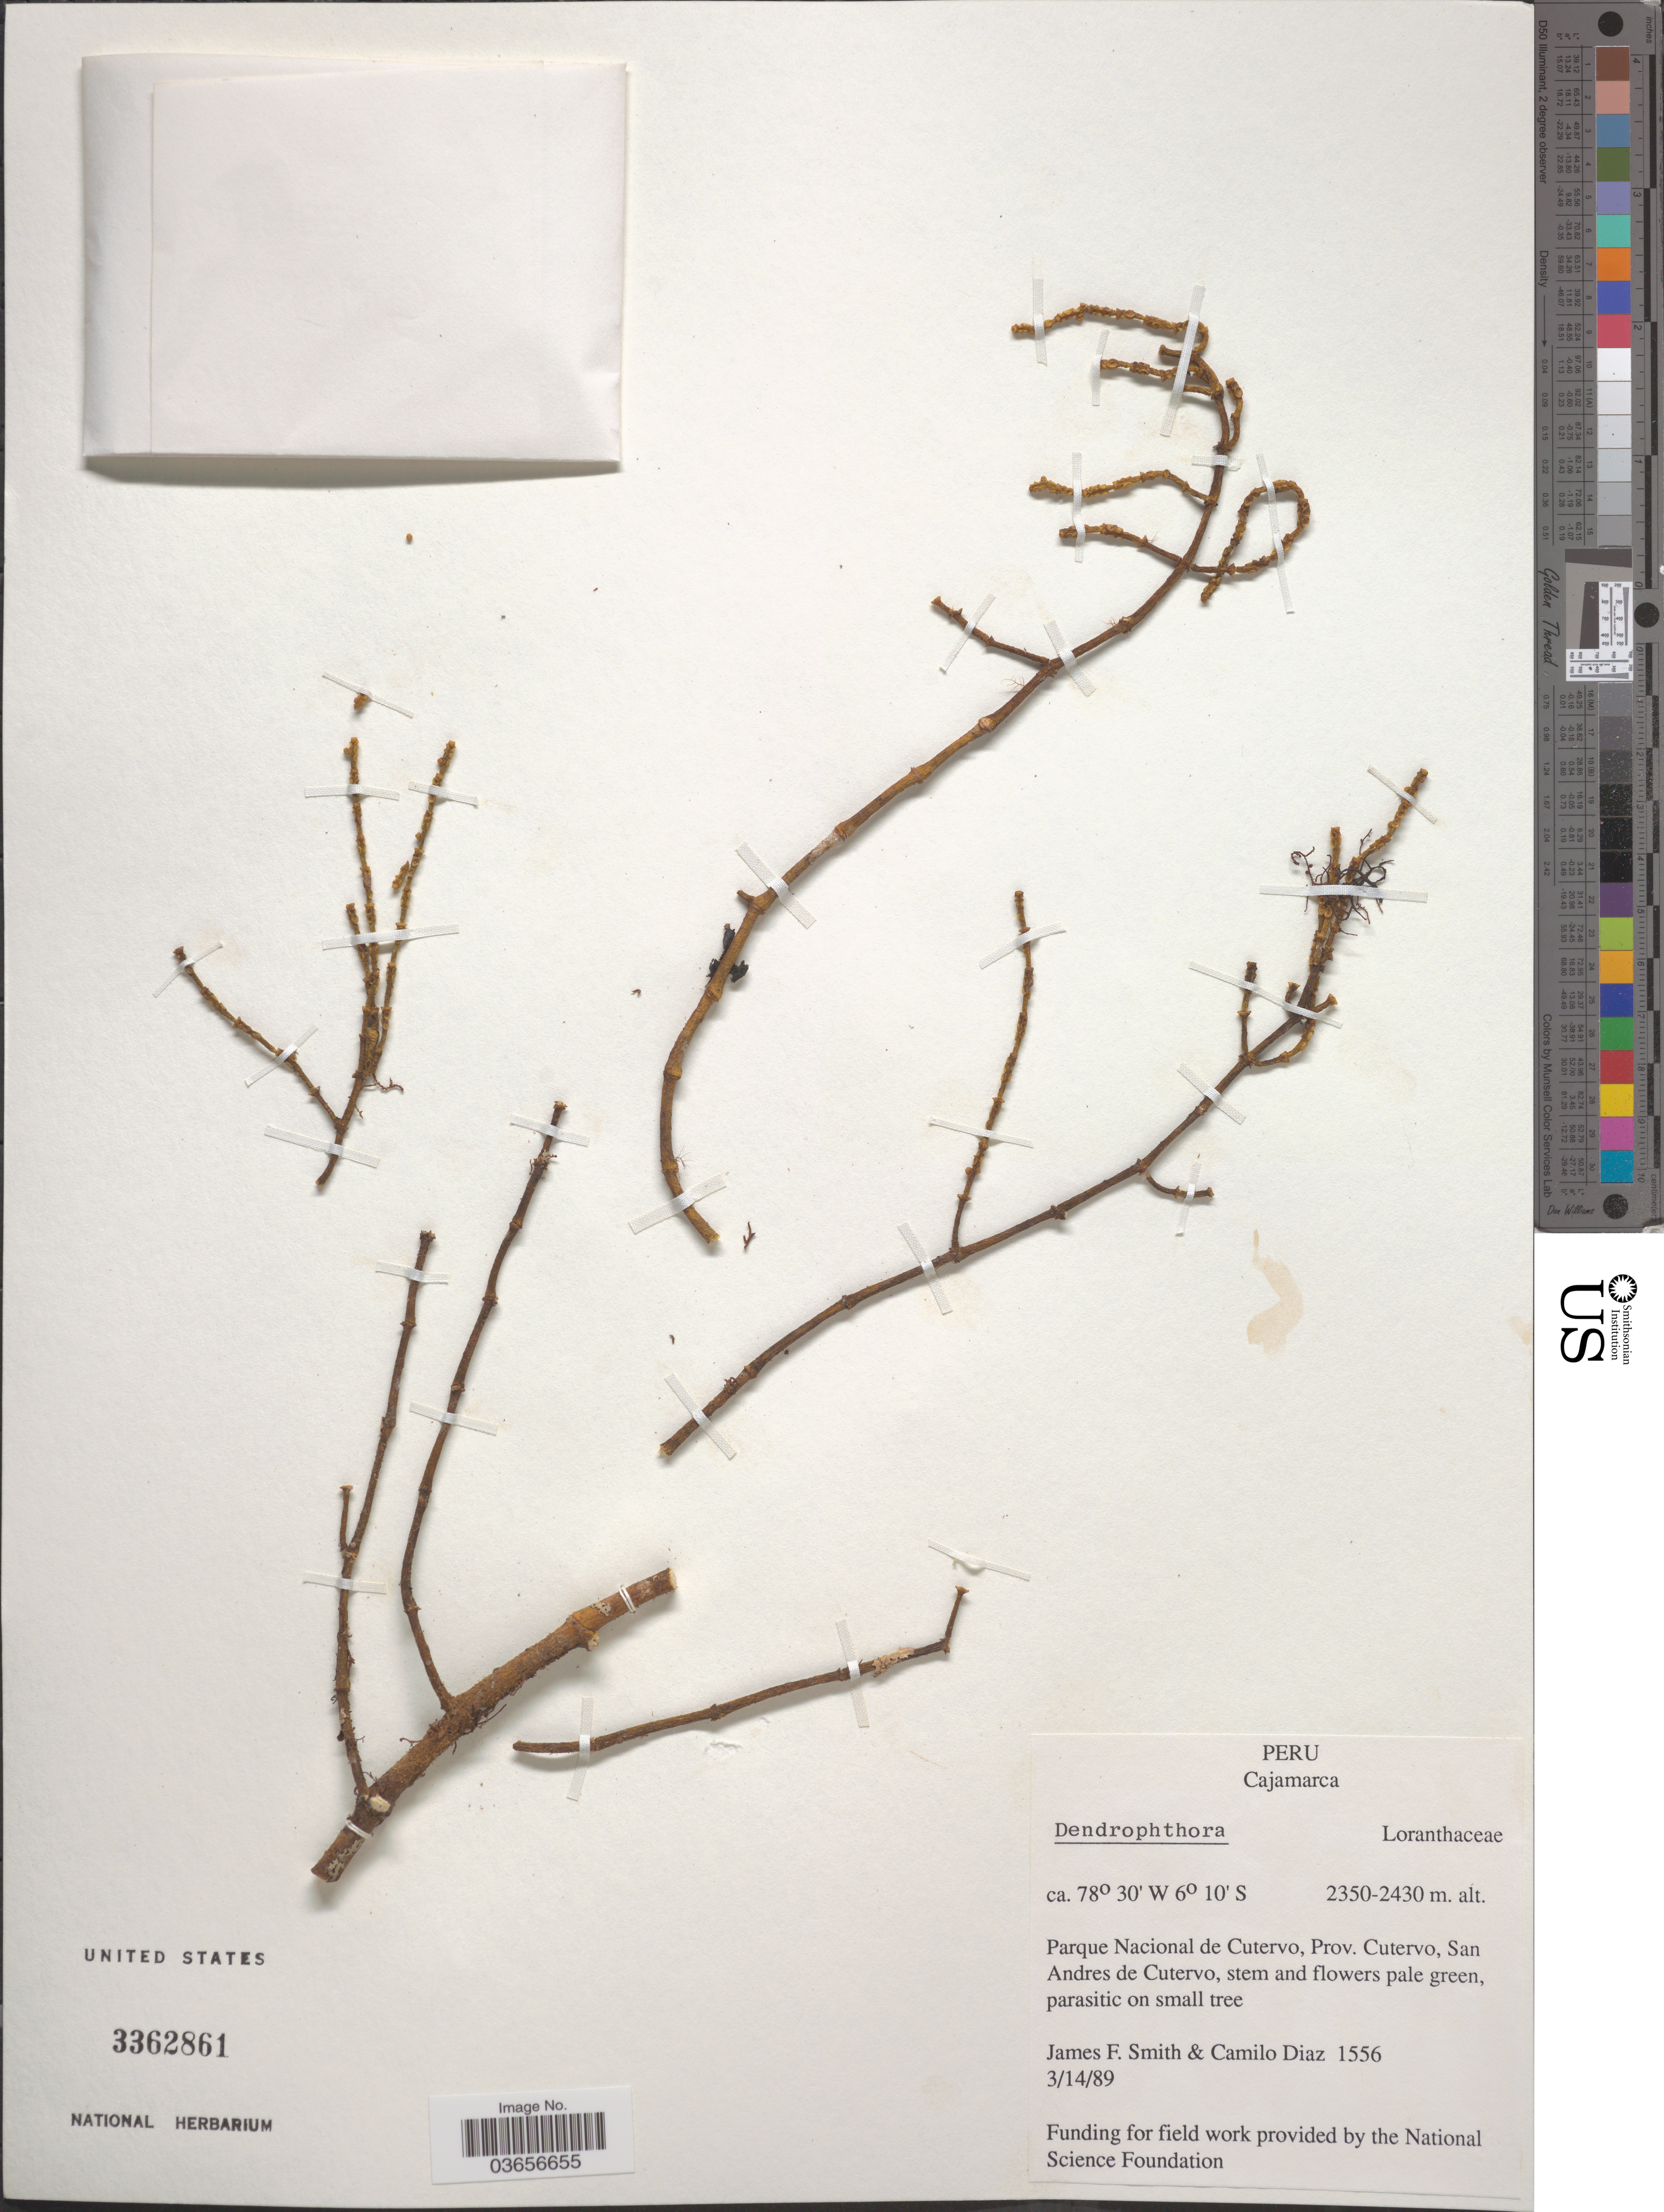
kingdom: Plantae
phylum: Tracheophyta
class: Magnoliopsida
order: Santalales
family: Viscaceae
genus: Dendrophthora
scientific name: Dendrophthora sp.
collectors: J. F. Smith & C. Díaz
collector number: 1556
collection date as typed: Transcribed d/m/y: 14/3/89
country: Peru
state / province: Cajamarca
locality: Parque Nacional de Cutervo, Prov. Cutervo, San Andres de Cutervo.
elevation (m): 2350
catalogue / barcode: US 3362861